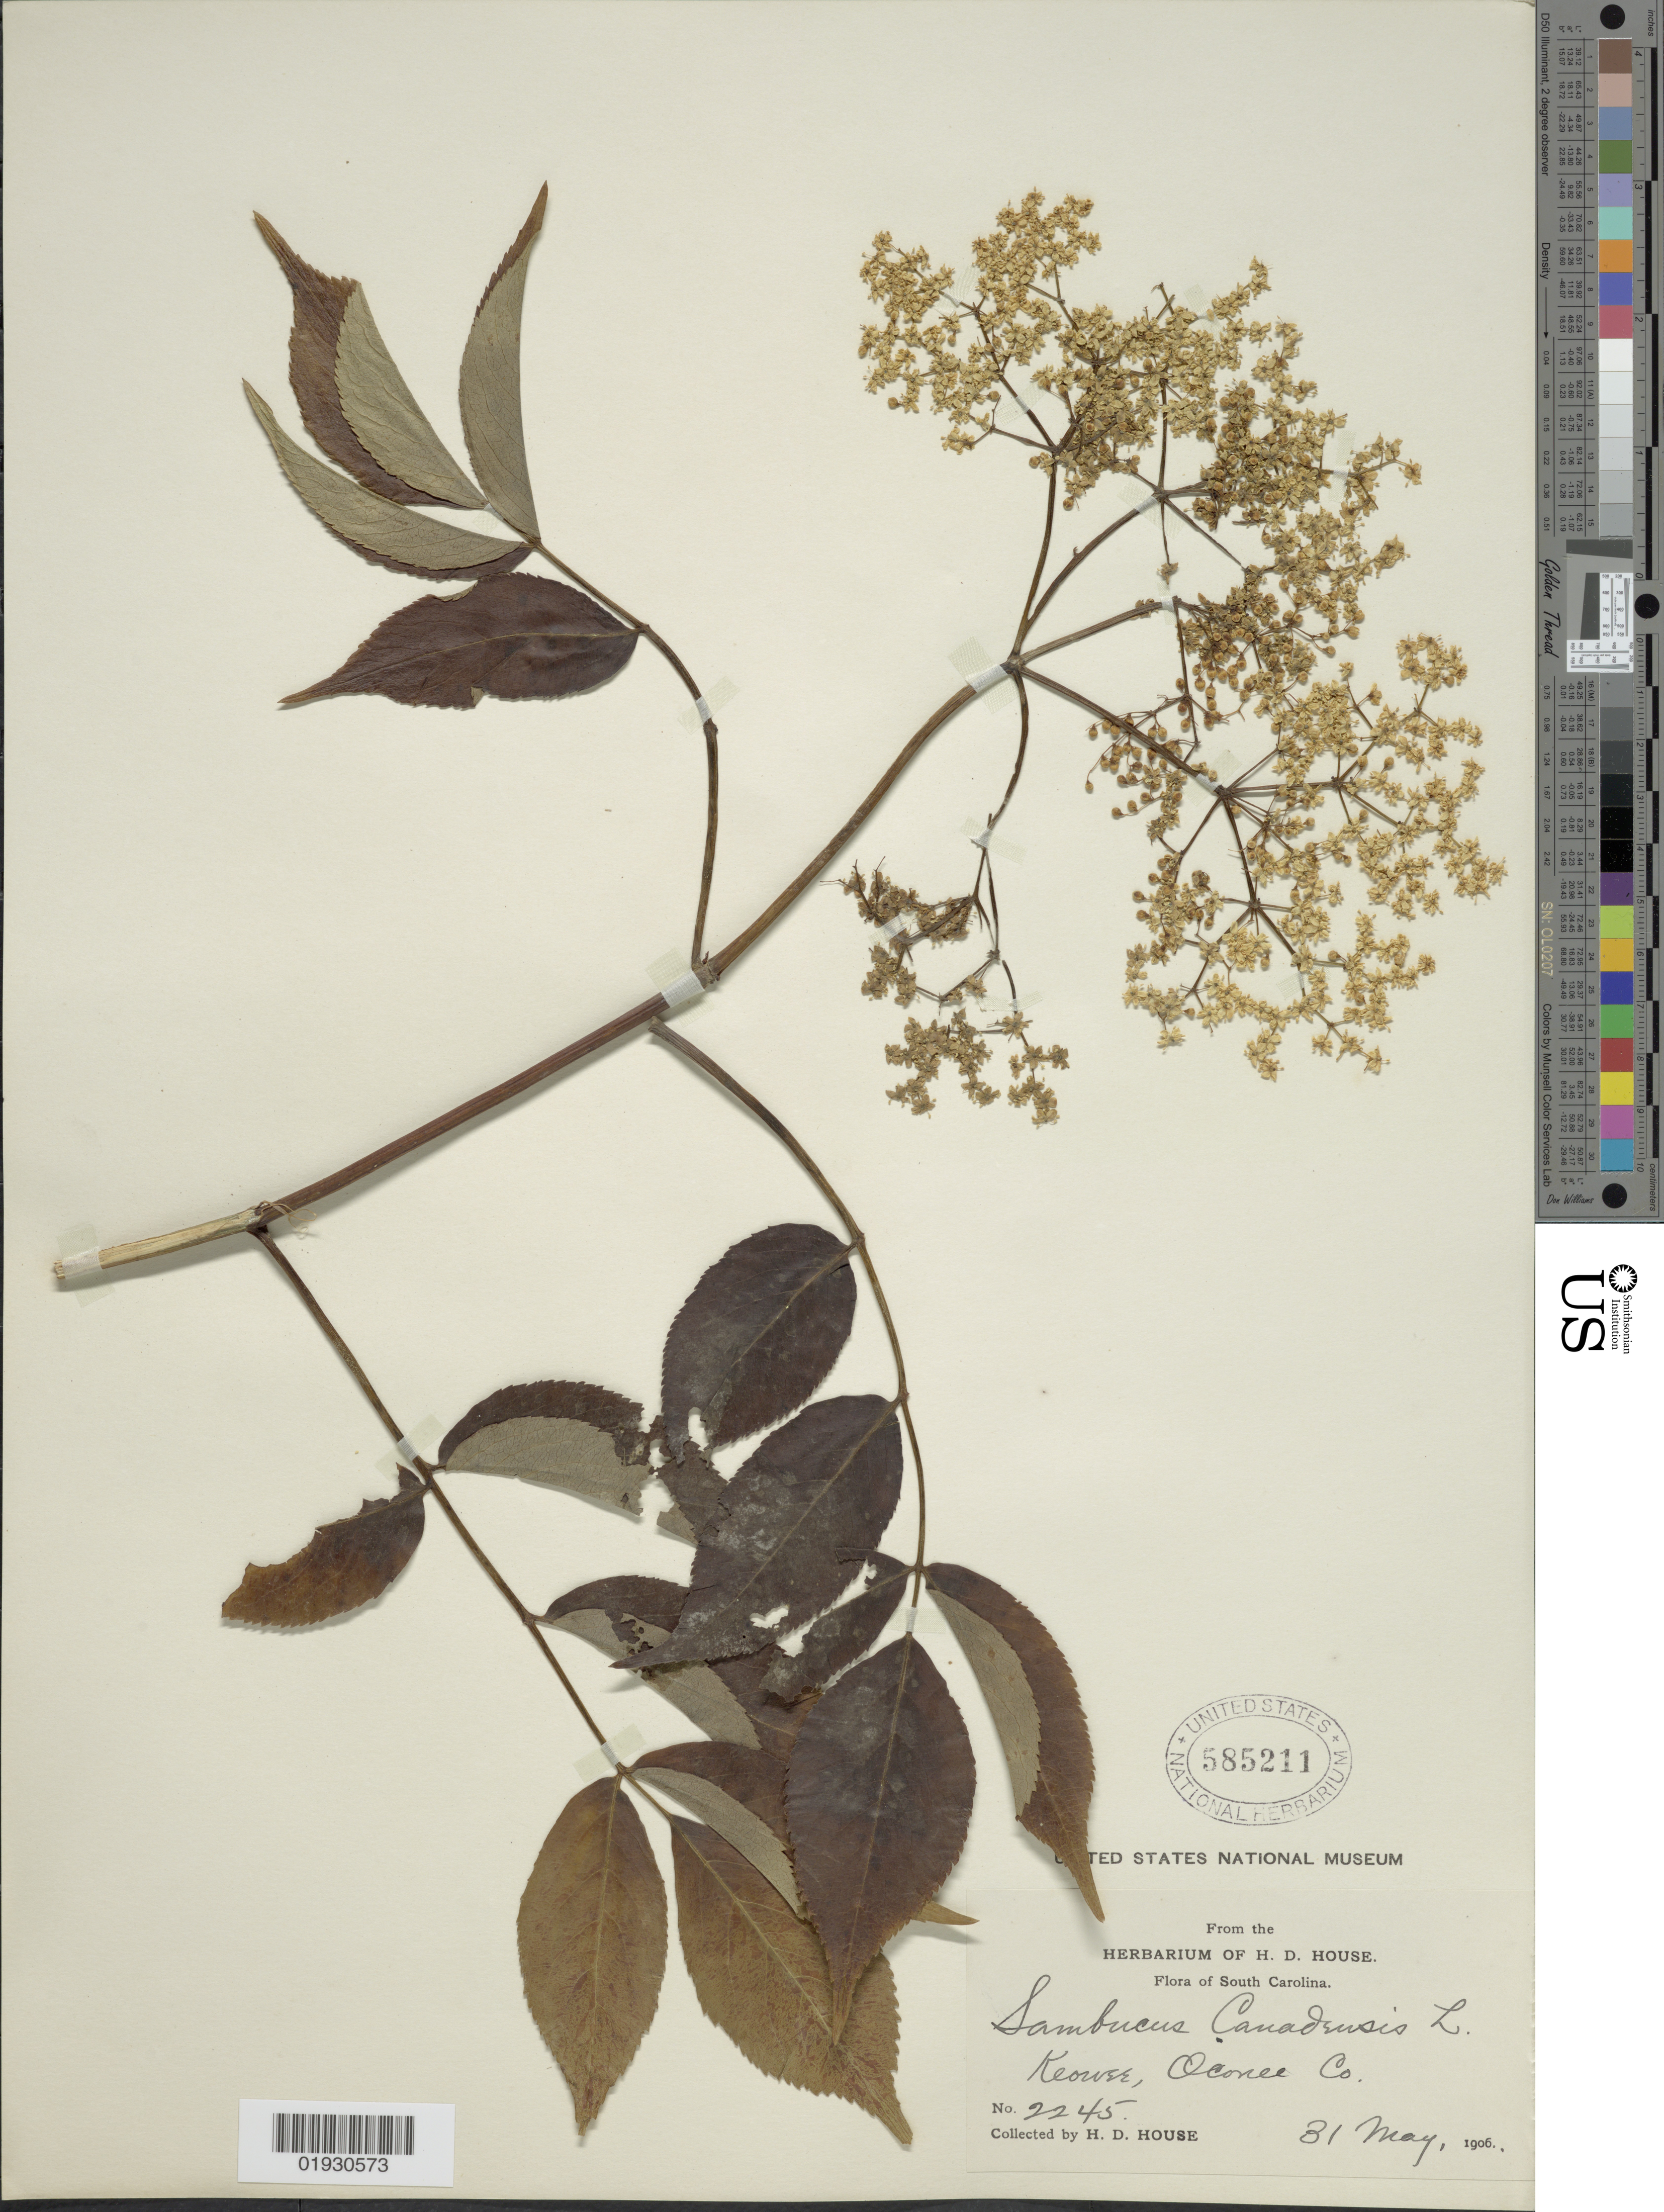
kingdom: Plantae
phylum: Tracheophyta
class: Magnoliopsida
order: Dipsacales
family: Viburnaceae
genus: Sambucus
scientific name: Sambucus canadensis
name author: L.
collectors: H. D. House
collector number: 2245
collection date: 1906-05-31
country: United States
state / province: South Carolina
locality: Keowee, Oconee Co.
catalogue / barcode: US 585211